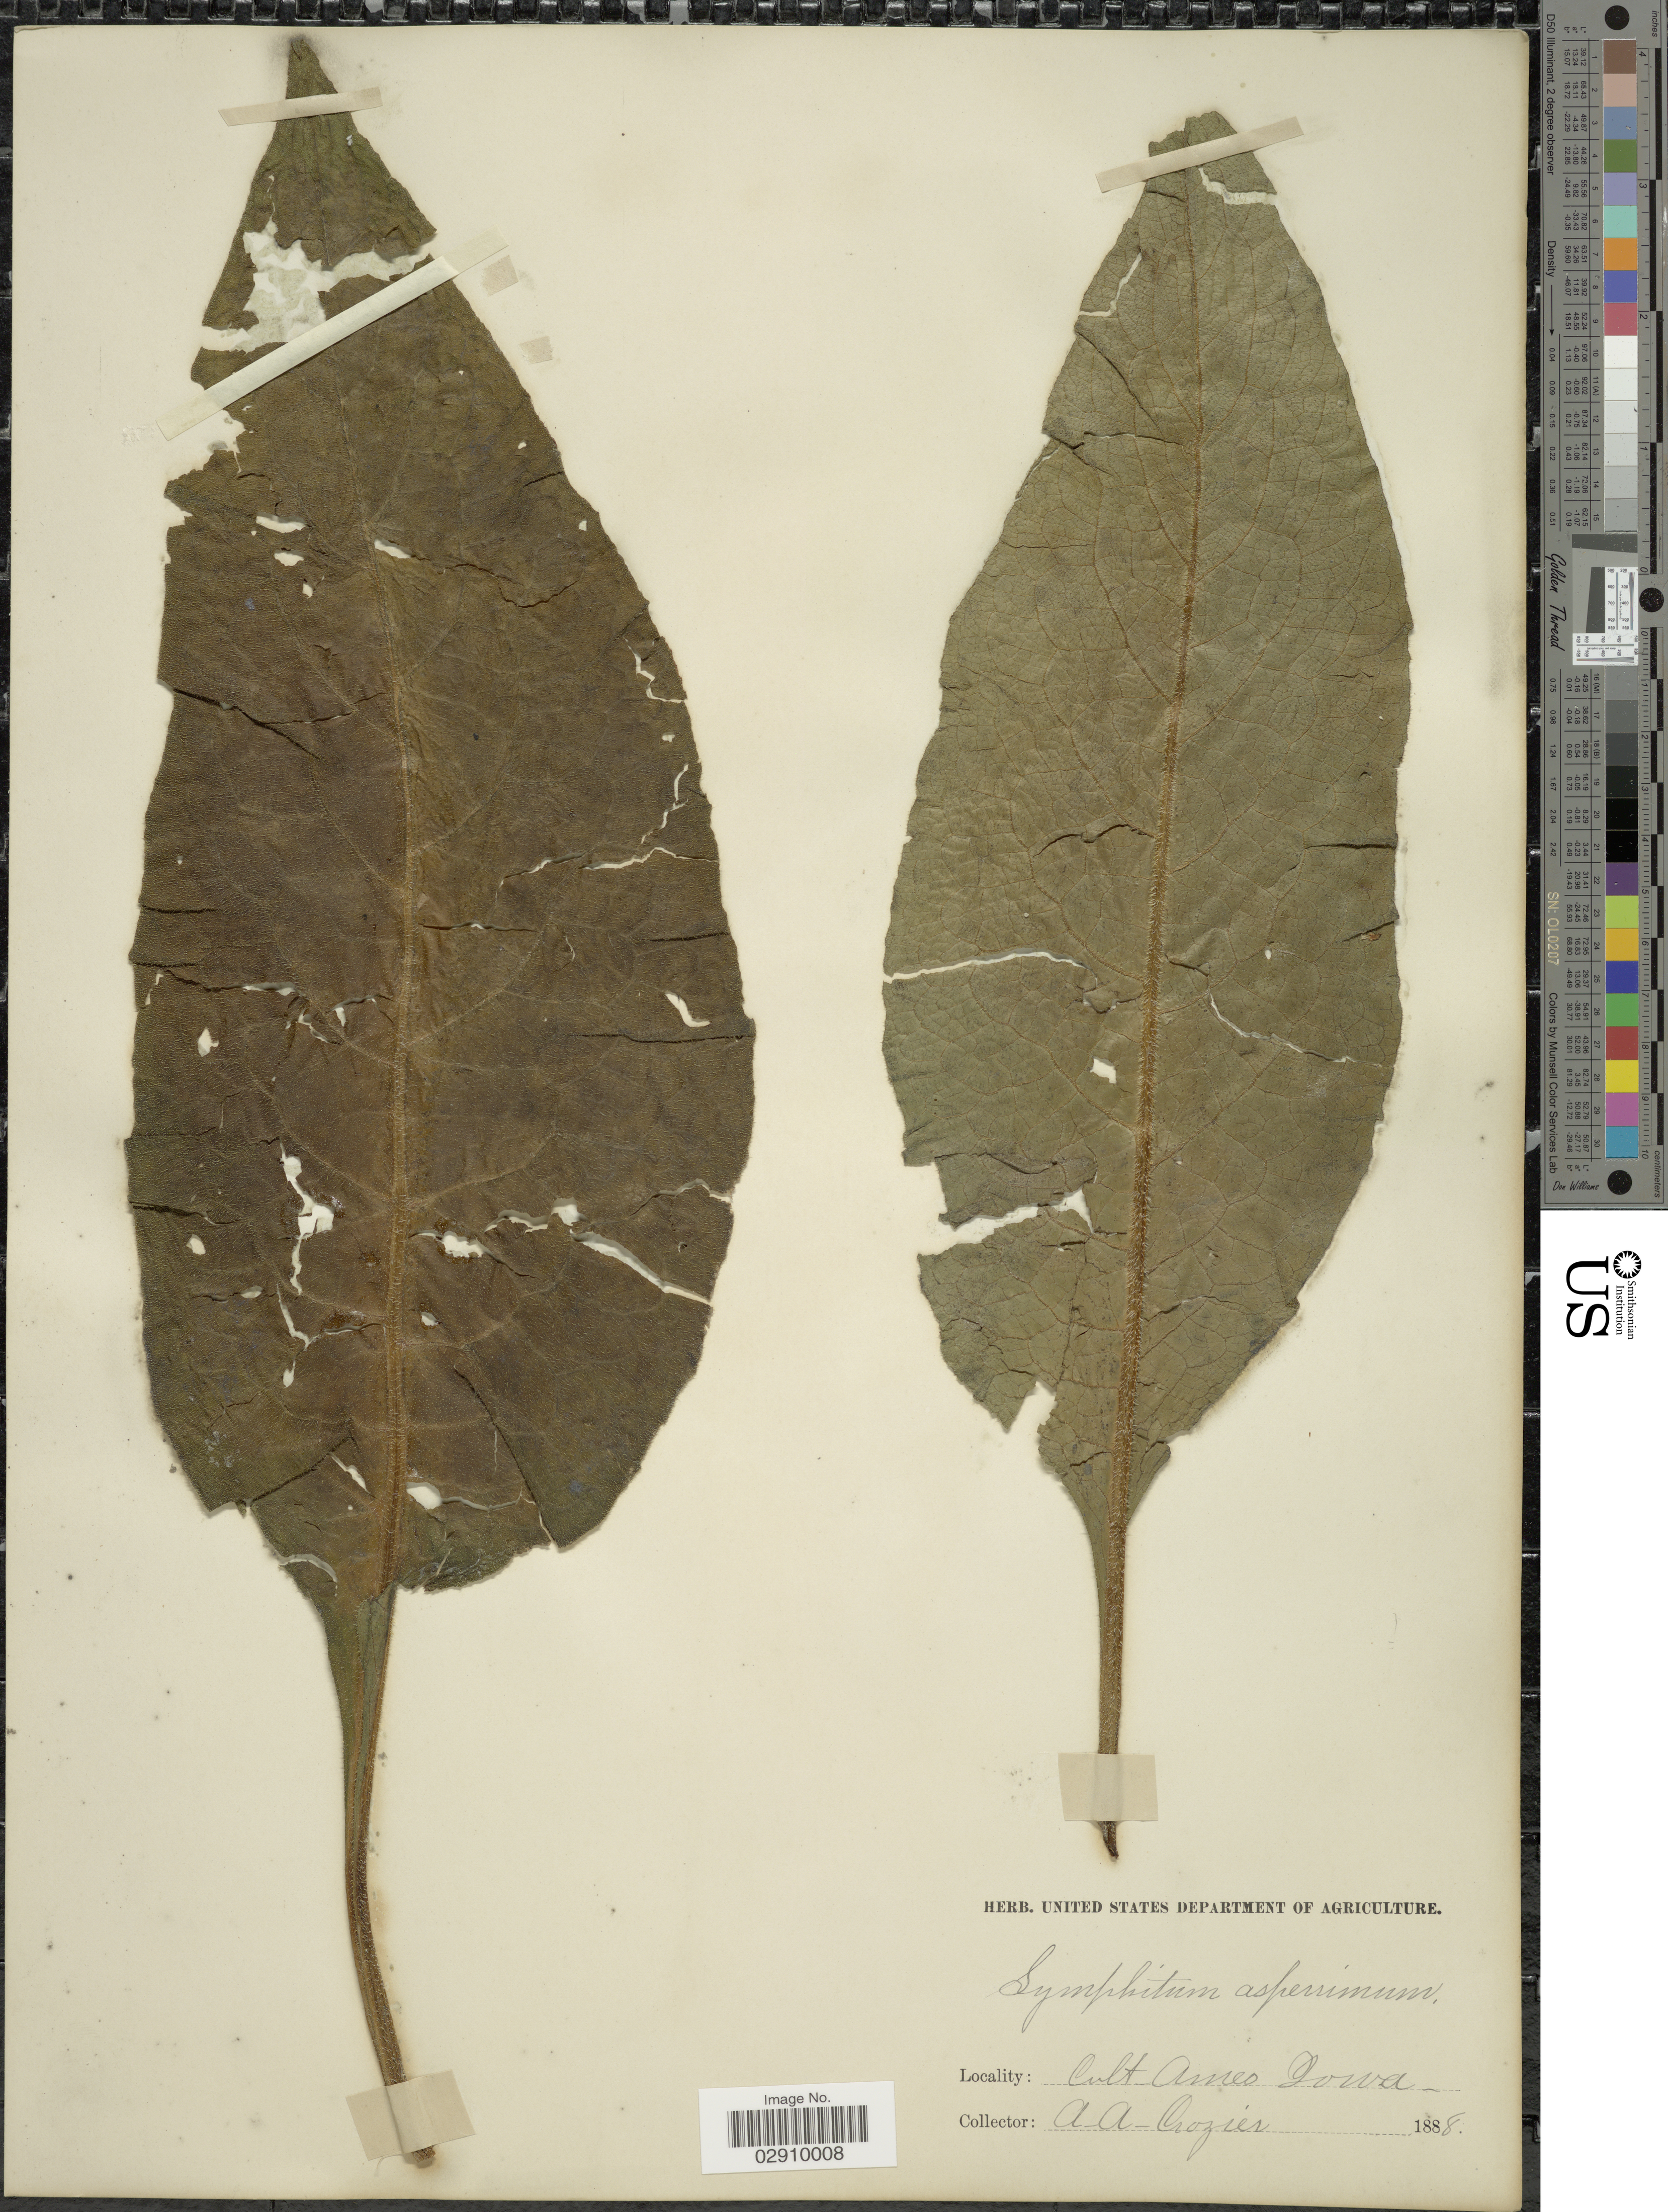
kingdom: Plantae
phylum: Tracheophyta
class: Magnoliopsida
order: Boraginales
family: Boraginaceae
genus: Symphytum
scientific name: Symphytum asperrimum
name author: Donn ex Sims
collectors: A. Crozier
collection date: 1888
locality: Cult. Ameo Towa.